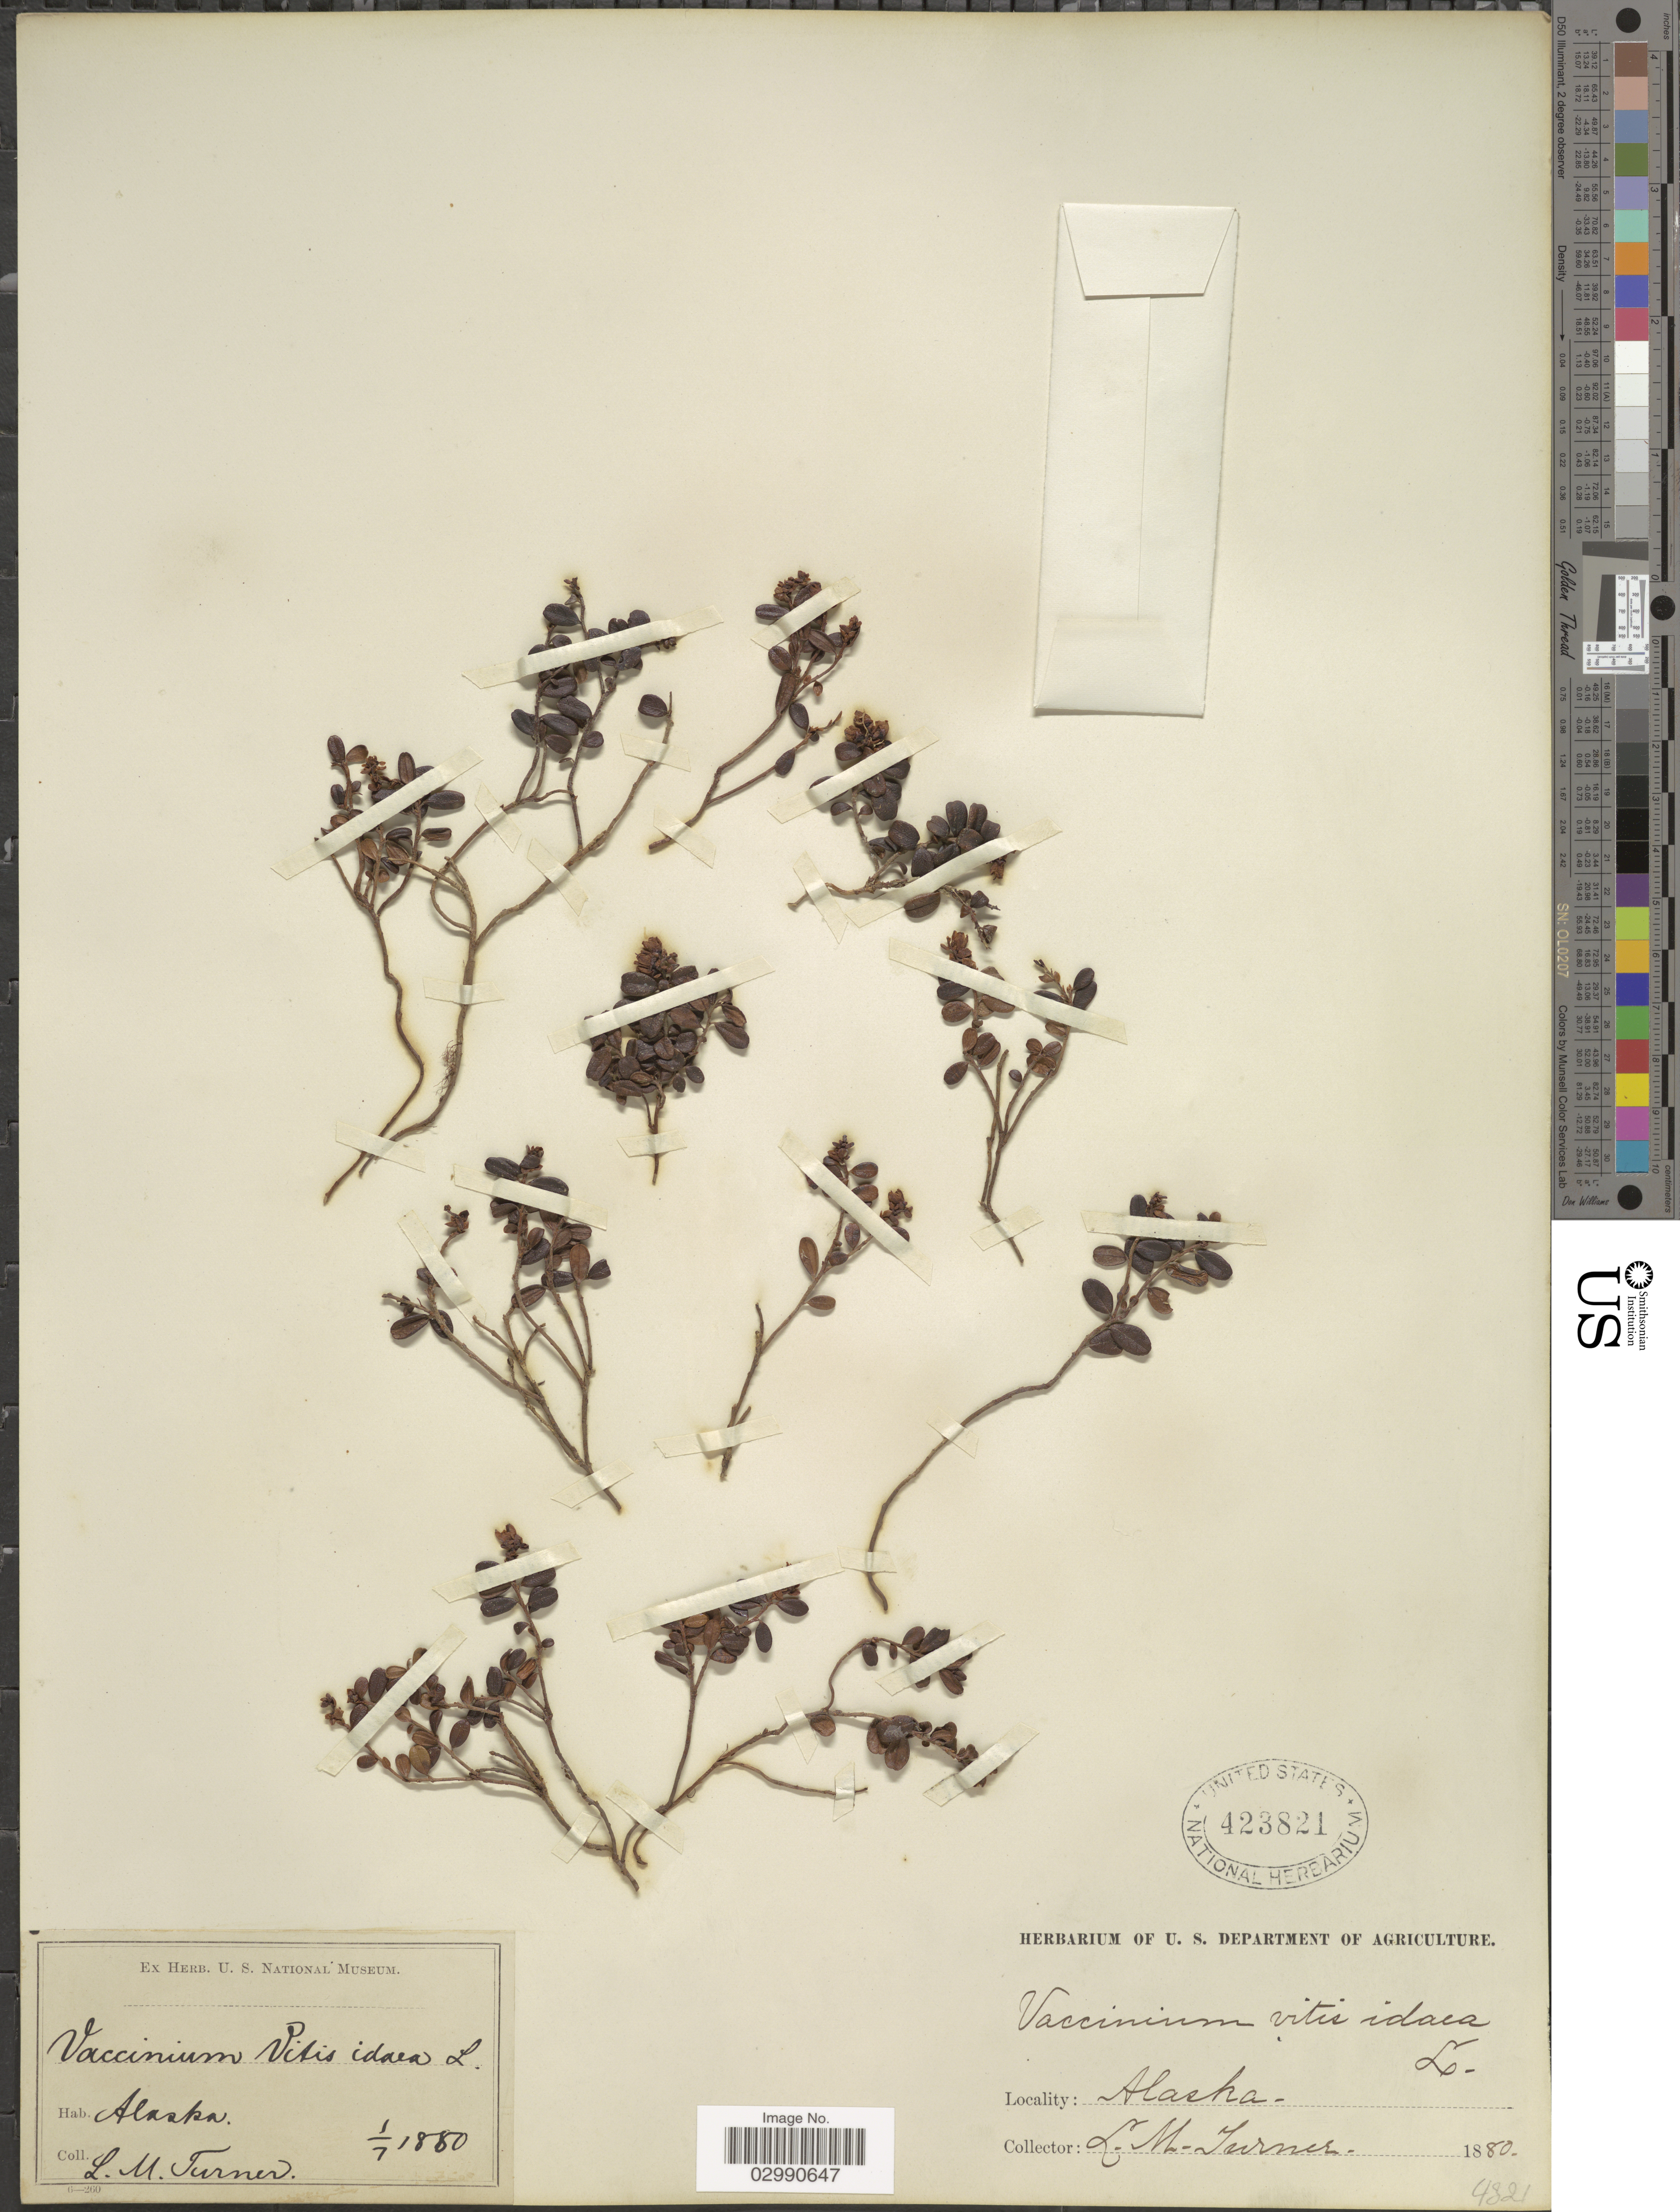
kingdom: Plantae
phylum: Tracheophyta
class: Magnoliopsida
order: Ericales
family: Ericaceae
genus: Vaccinium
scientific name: Vaccinium vitis-idaea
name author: L.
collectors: L. M. Turner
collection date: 1880-01-07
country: United States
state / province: Alaska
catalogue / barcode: US 423821